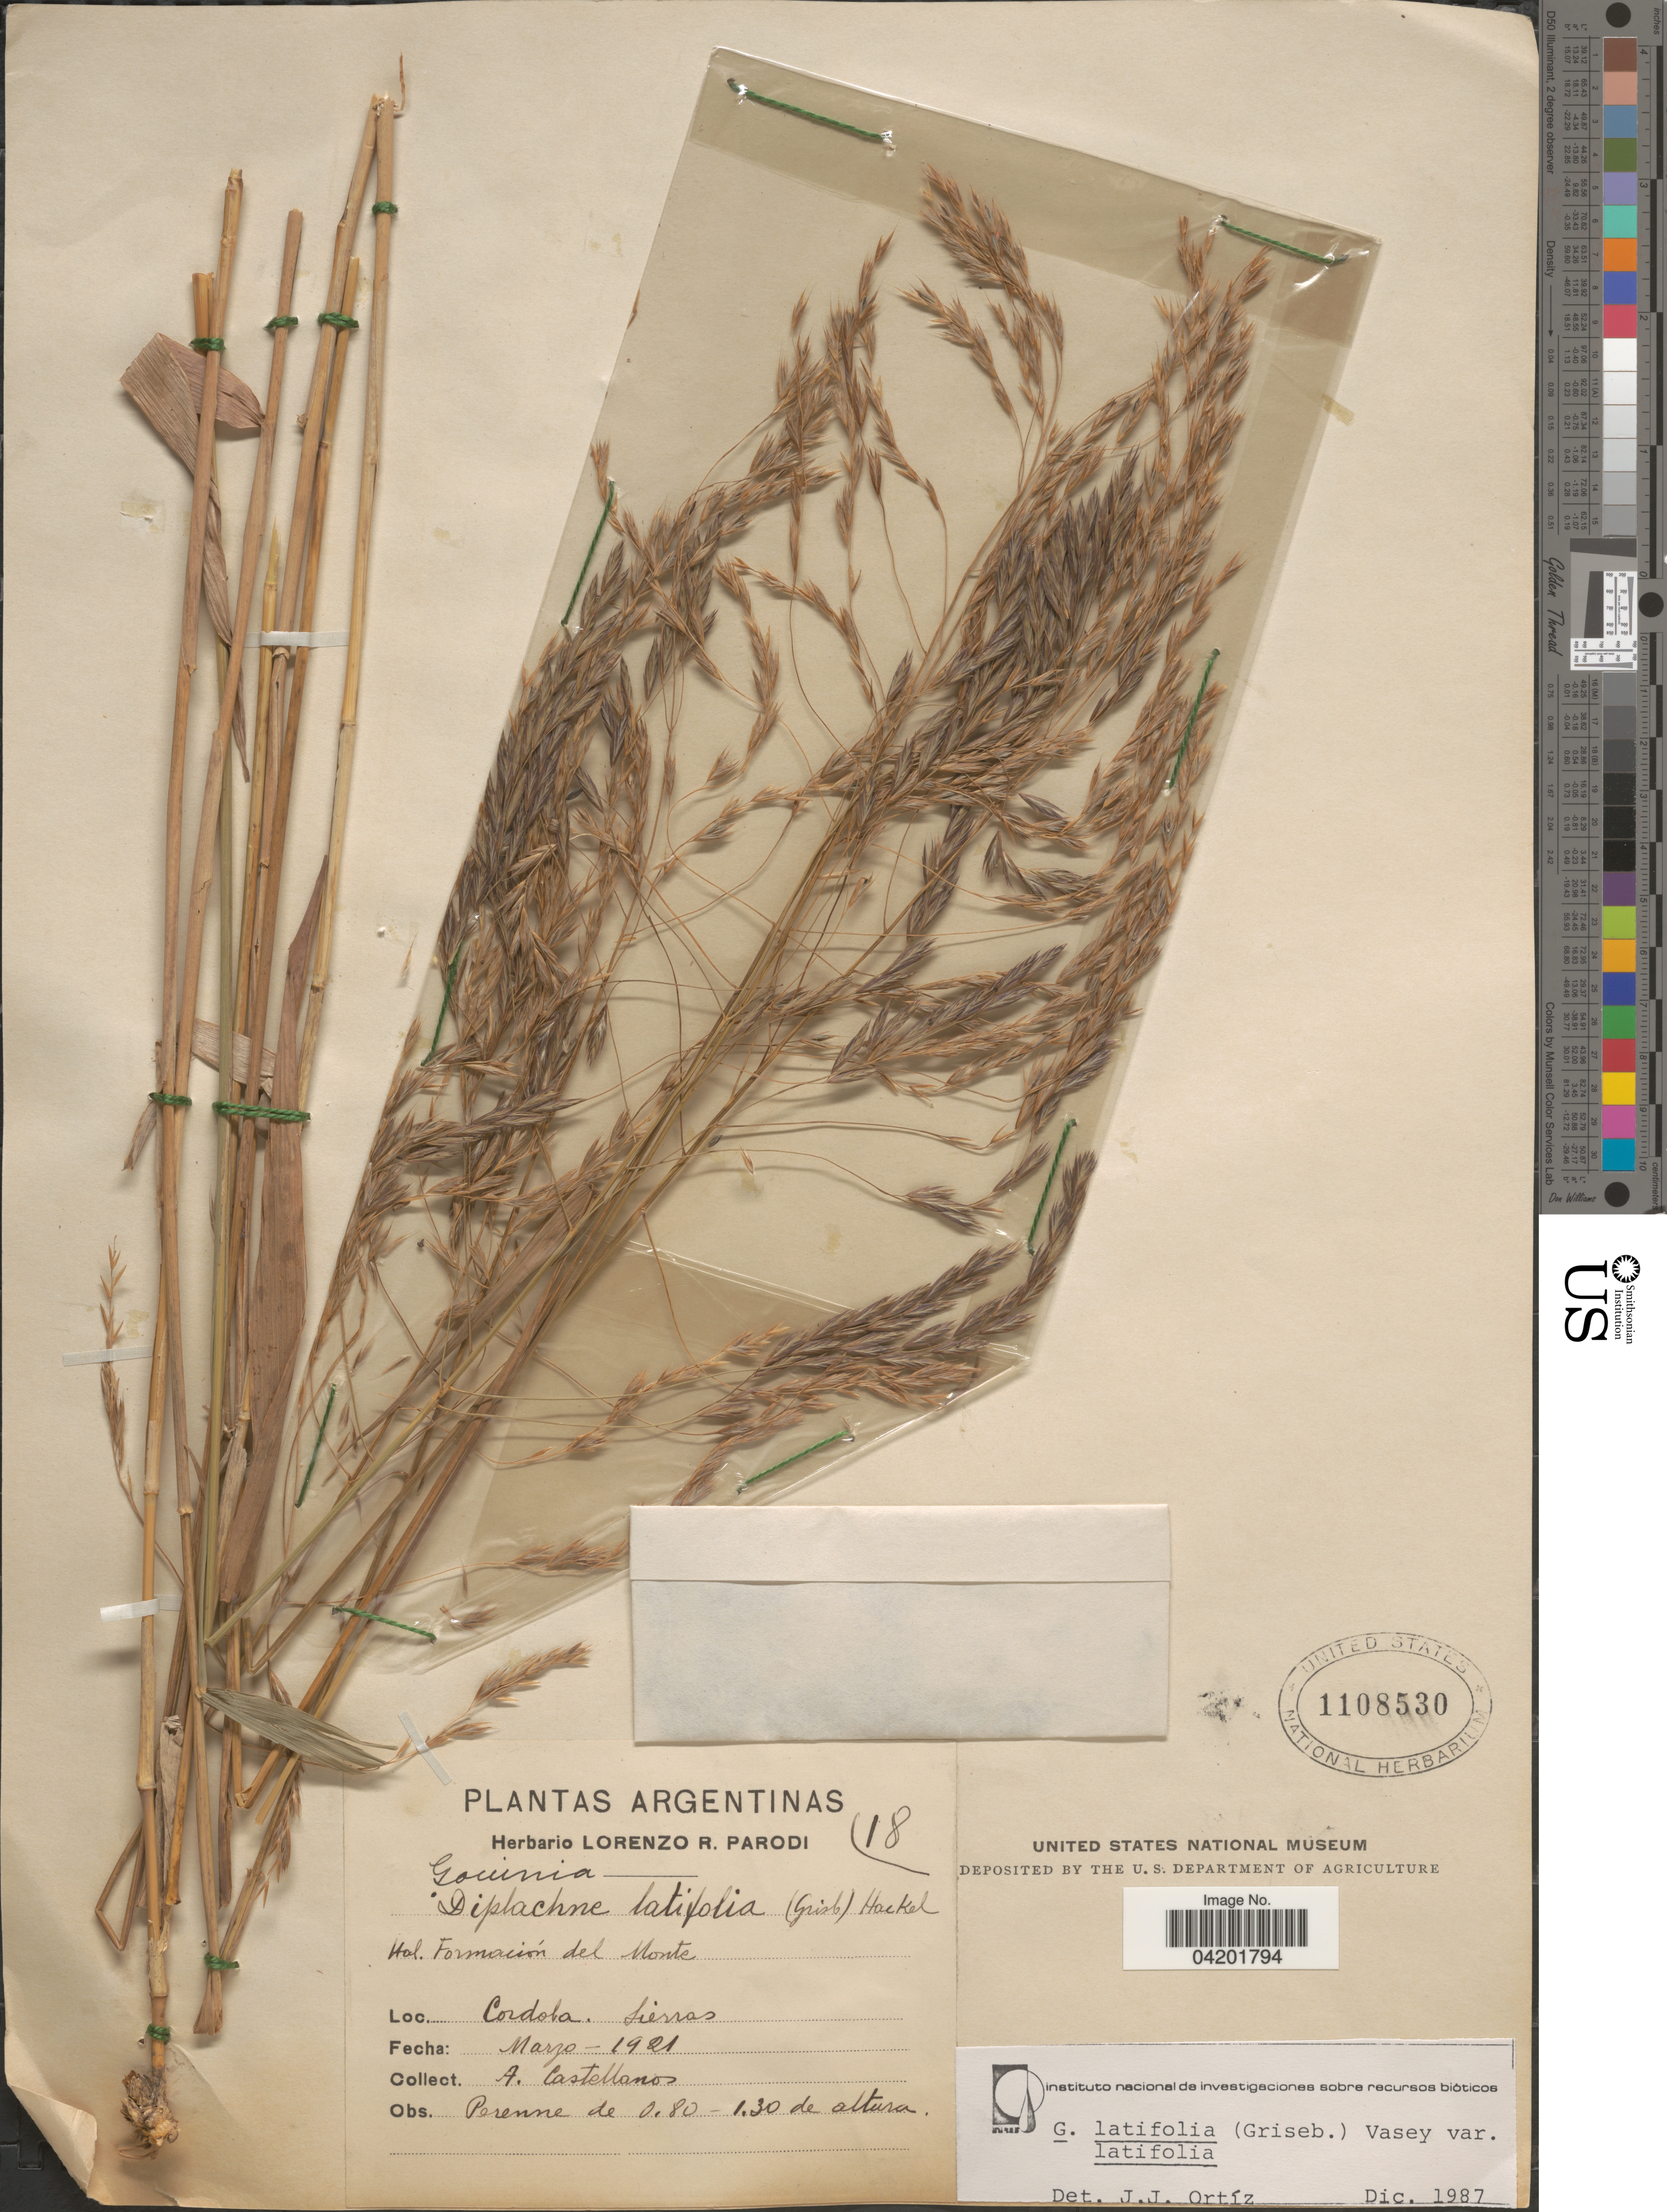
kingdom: Plantae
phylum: Tracheophyta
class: Liliopsida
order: Poales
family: Poaceae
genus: Gouinia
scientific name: Gouinia latifolia var. latifolia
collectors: A. Castellanos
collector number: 18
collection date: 1921-03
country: Argentina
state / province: Cordoba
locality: Formación del Monte. Sierras.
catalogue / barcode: US 1108530